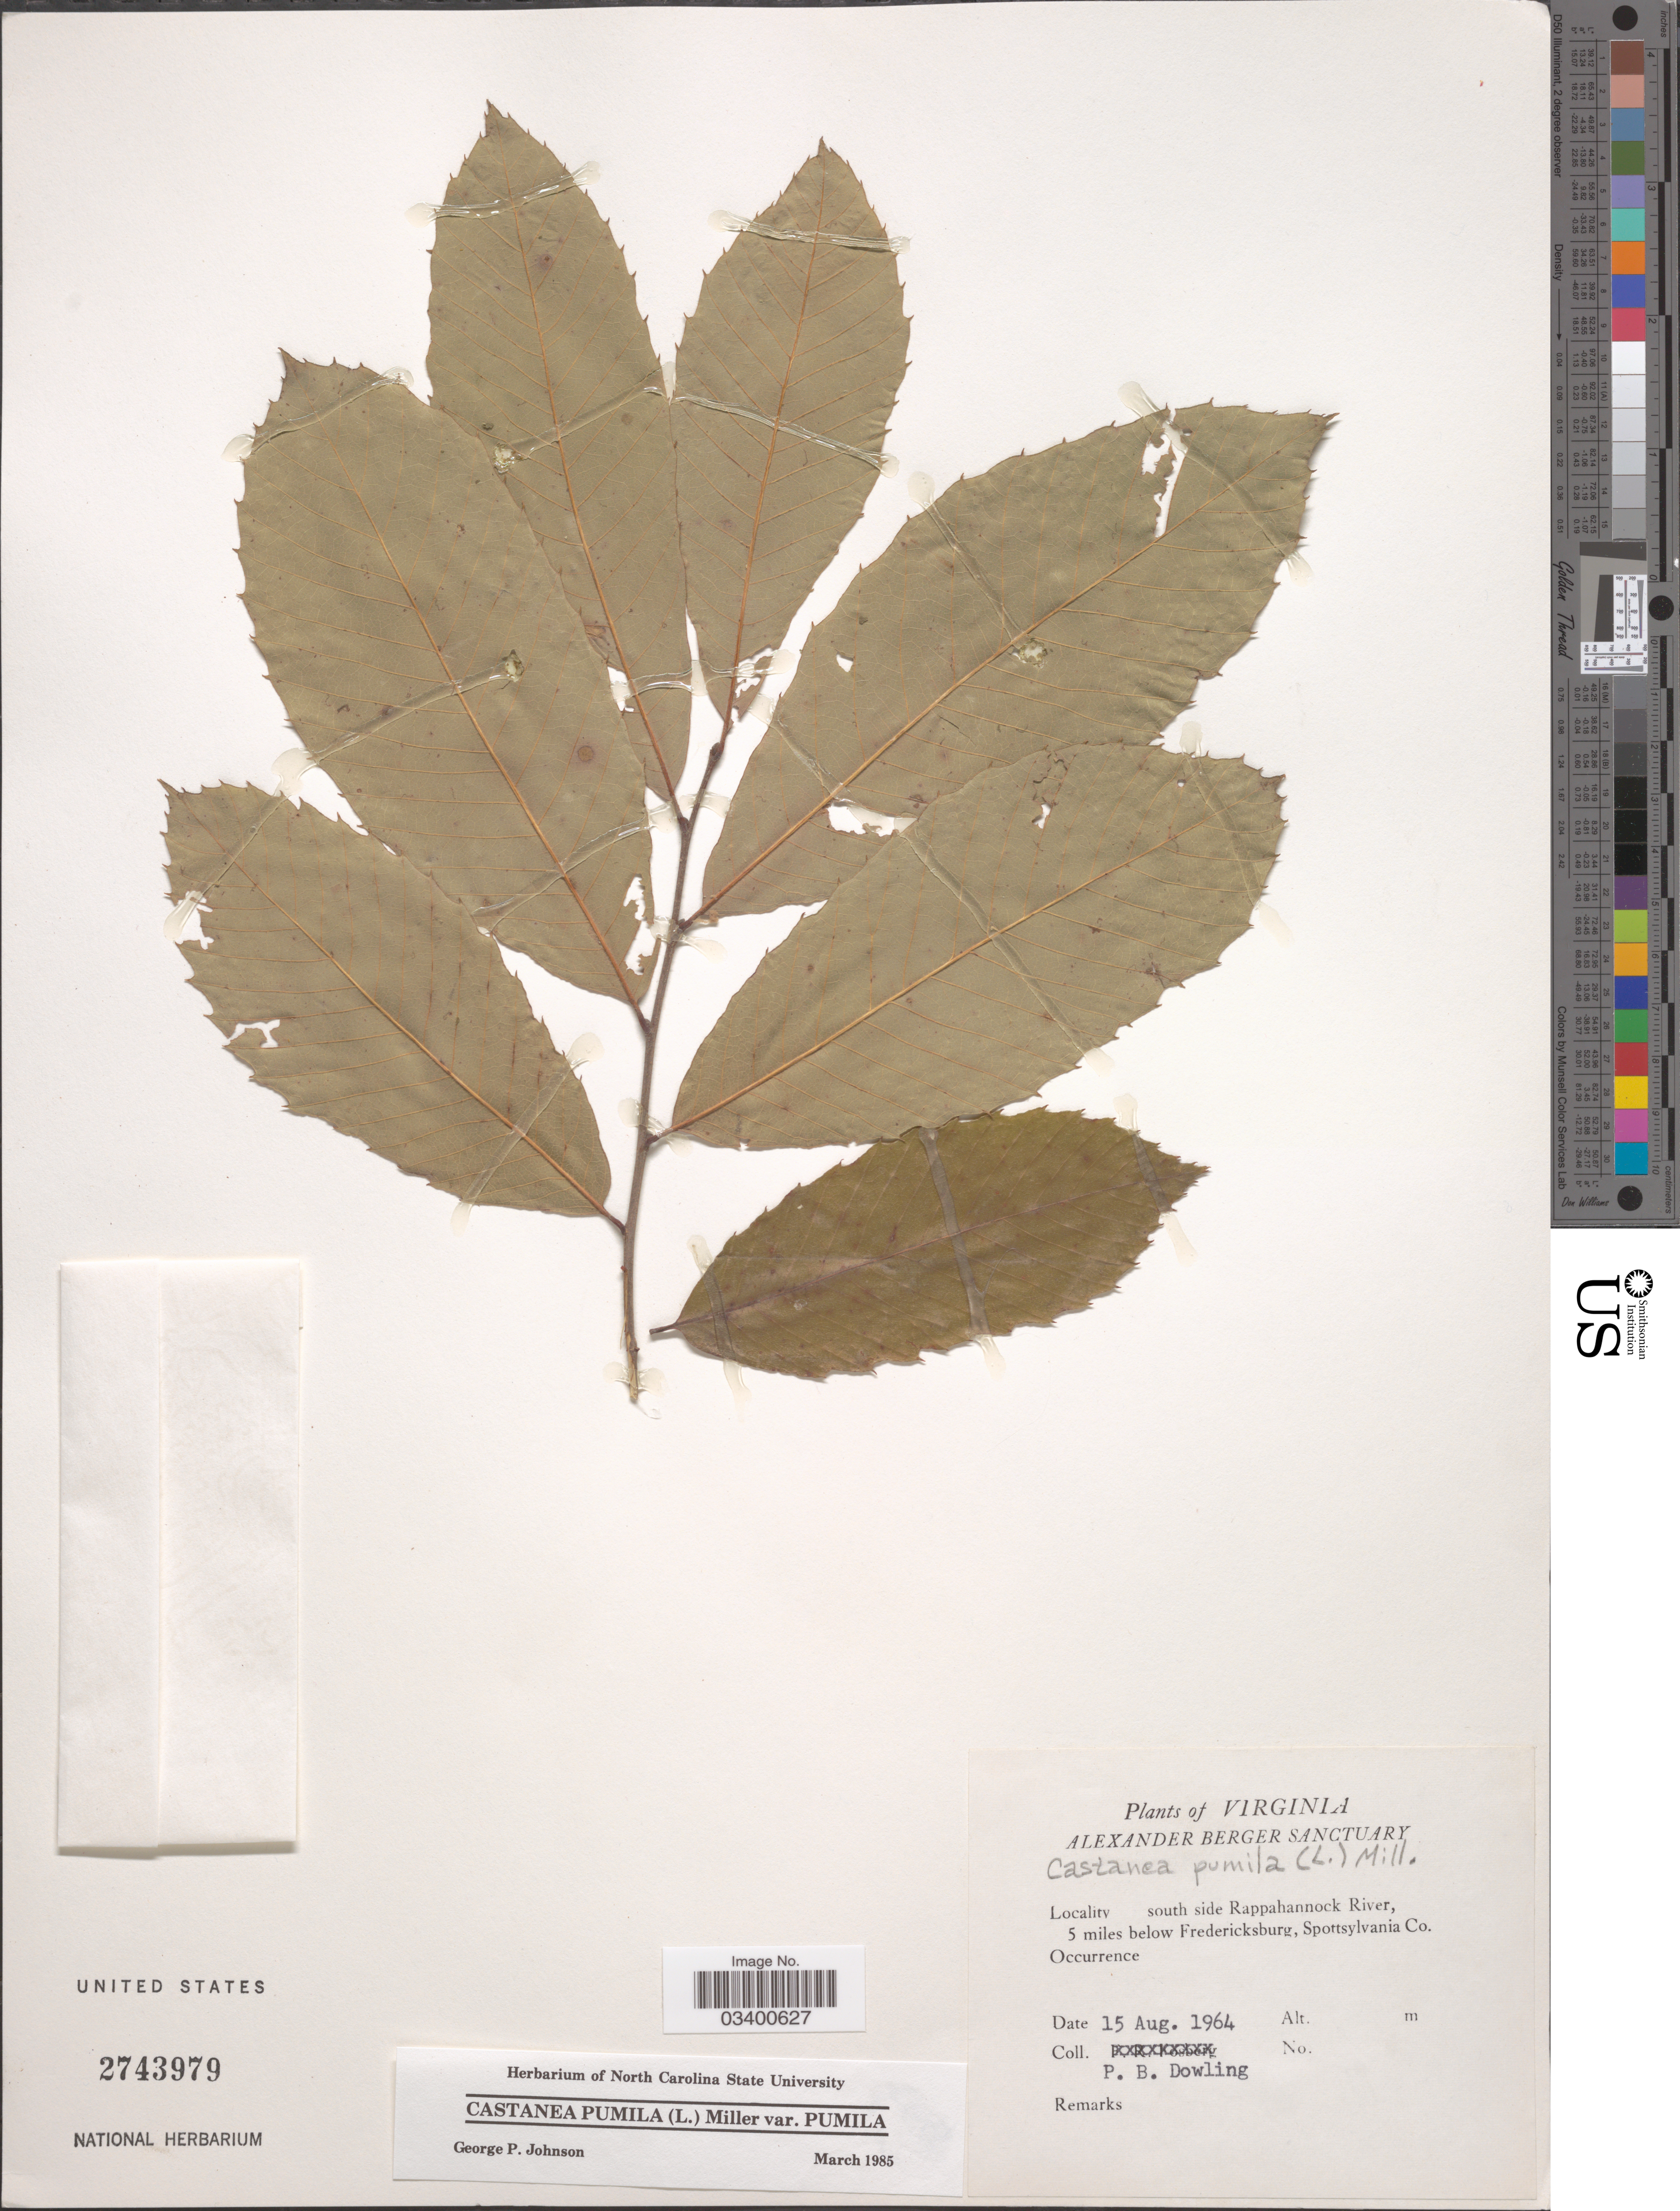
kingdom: Plantae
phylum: Tracheophyta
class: Magnoliopsida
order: Fagales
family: Fagaceae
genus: Castanea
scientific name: Castanea pumila var. pumila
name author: (L.) Mill.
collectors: P. Dowling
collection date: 1964-08-15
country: United States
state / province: Virginia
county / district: Spotsylvania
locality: Alexander Berger Sanctuary. South side Rappahannaock River, 5 miles below Fredericksburg.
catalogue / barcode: US 2743979